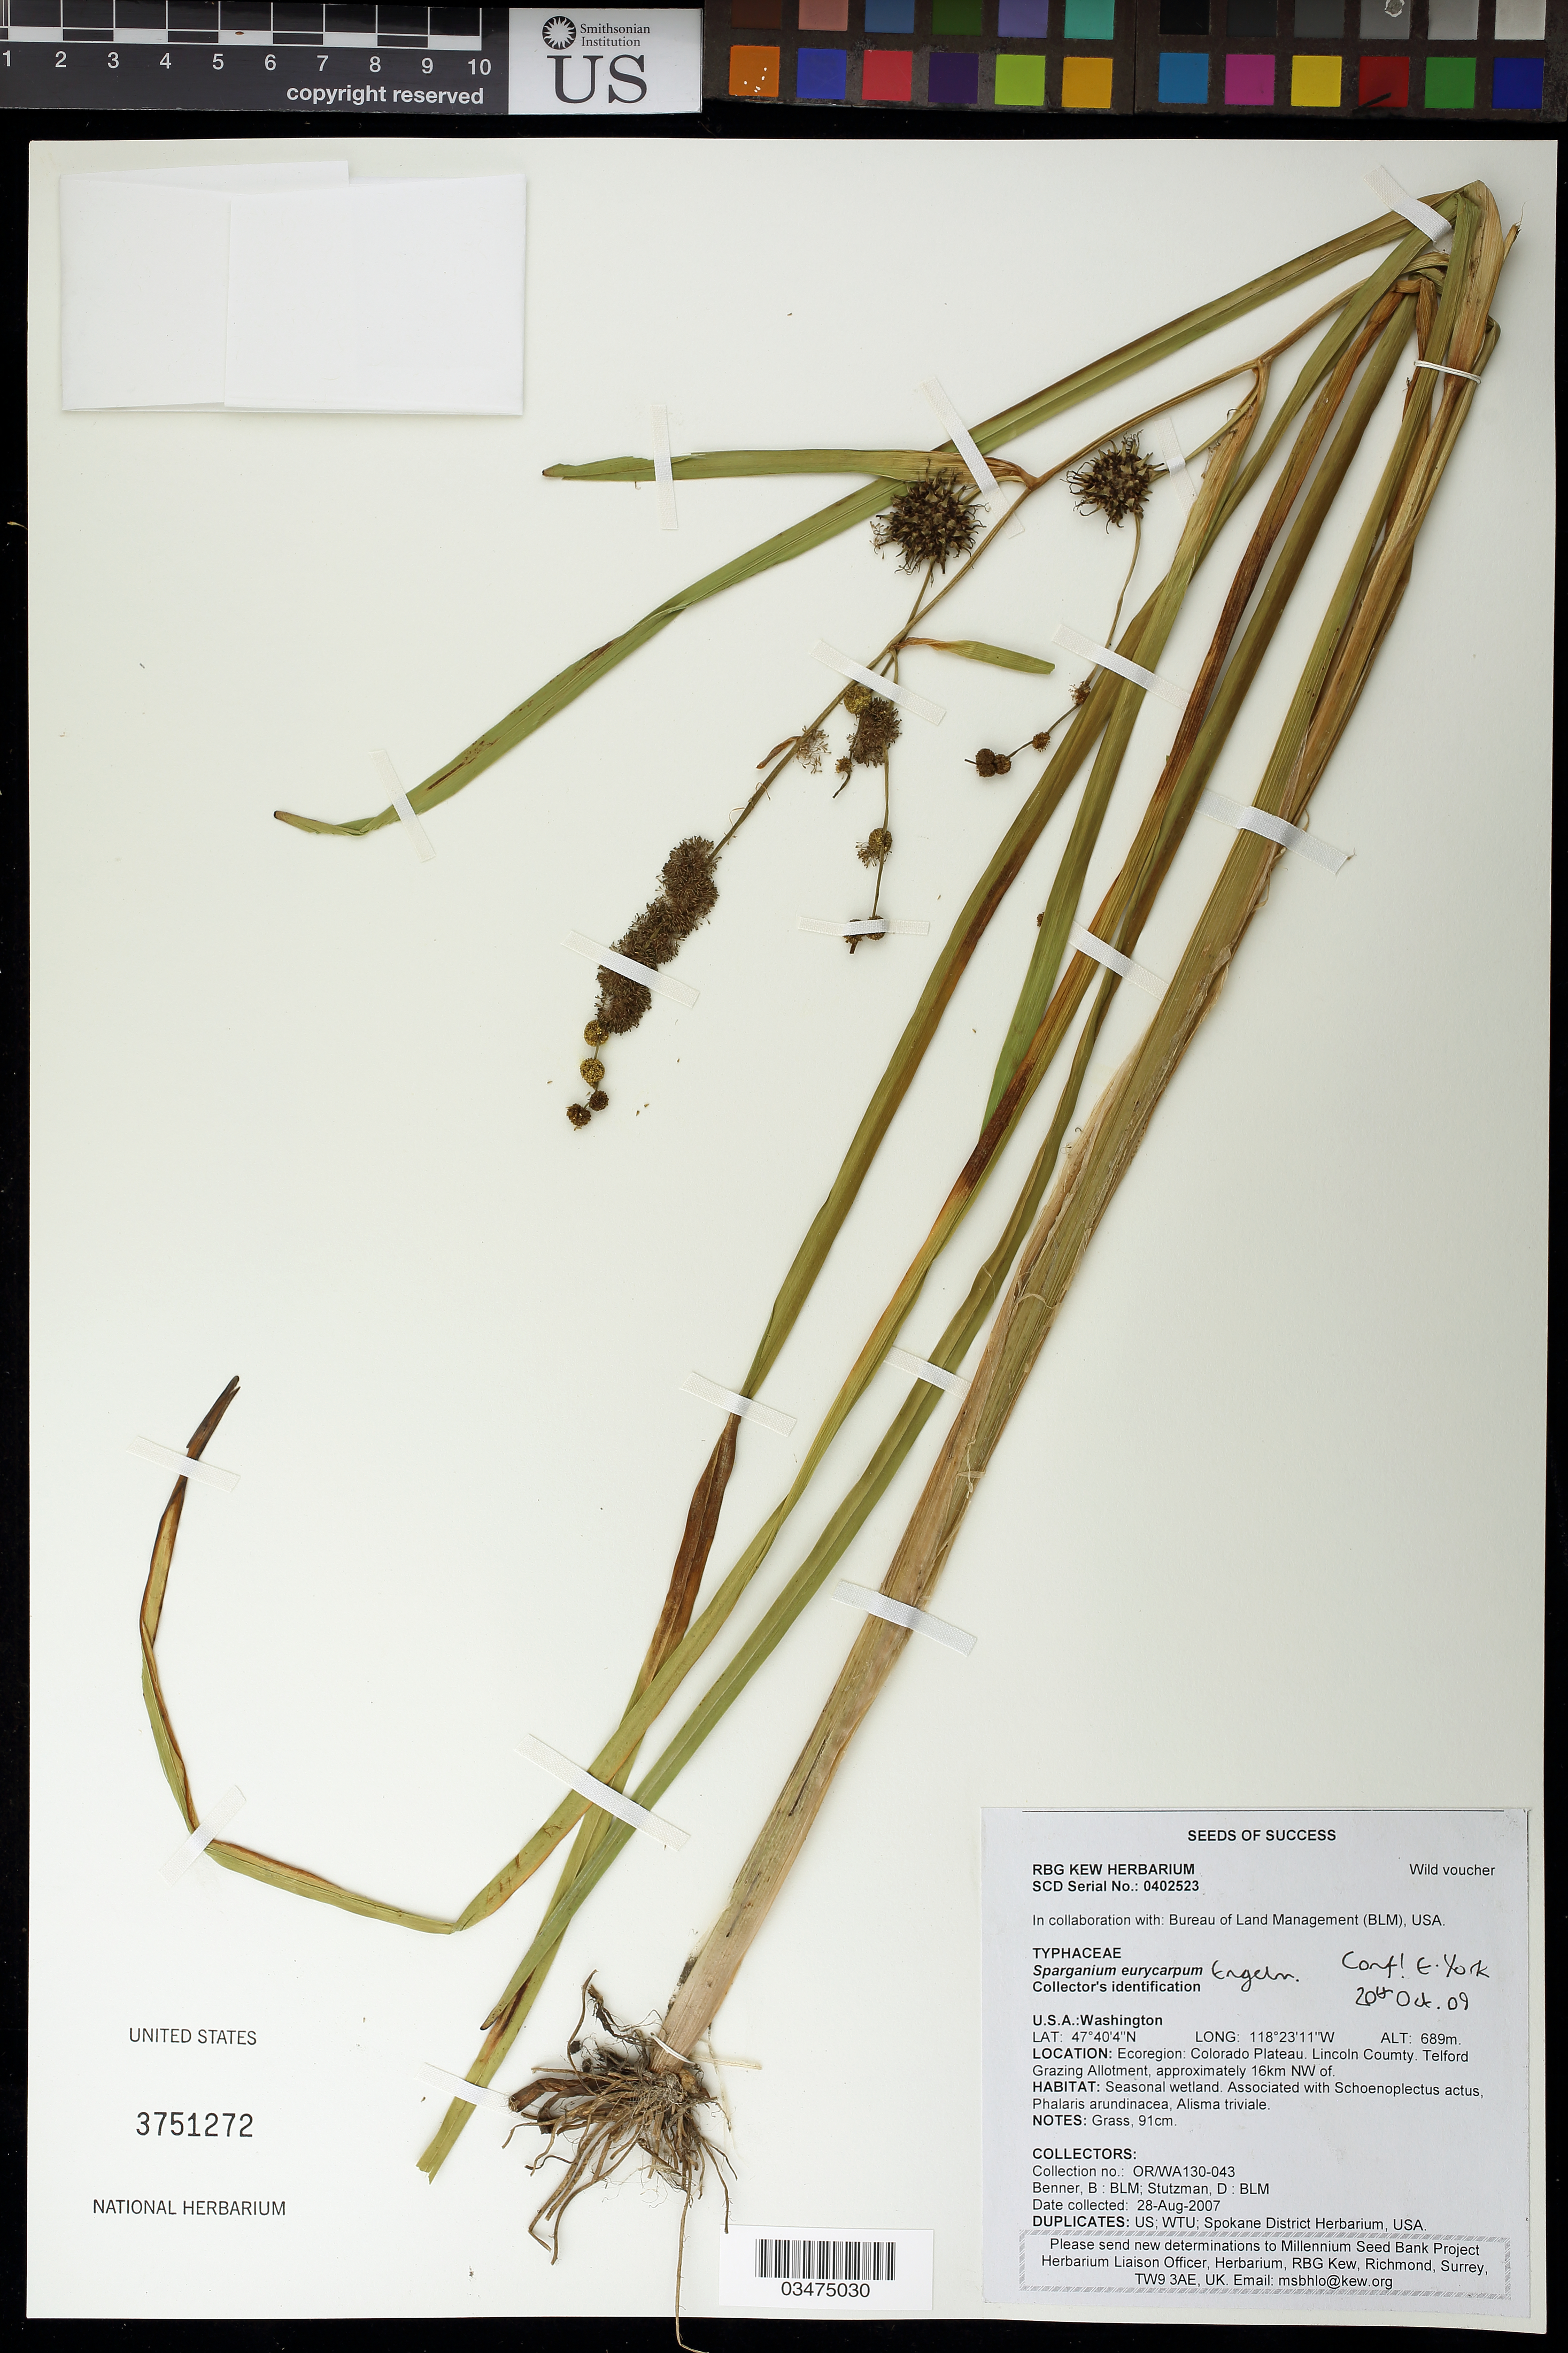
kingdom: Plantae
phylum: Tracheophyta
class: Liliopsida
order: Poales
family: Typhaceae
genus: Sparganium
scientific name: Sparganium eurycarpum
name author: Engelm.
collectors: B. Benner & D. Stutzman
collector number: OR/WA130-043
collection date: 2007-08-28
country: United States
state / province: Washington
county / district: Lincoln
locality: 16 km NW of Telford Grazing Allotment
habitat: Seasonal wetland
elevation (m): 689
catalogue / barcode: US 3751272